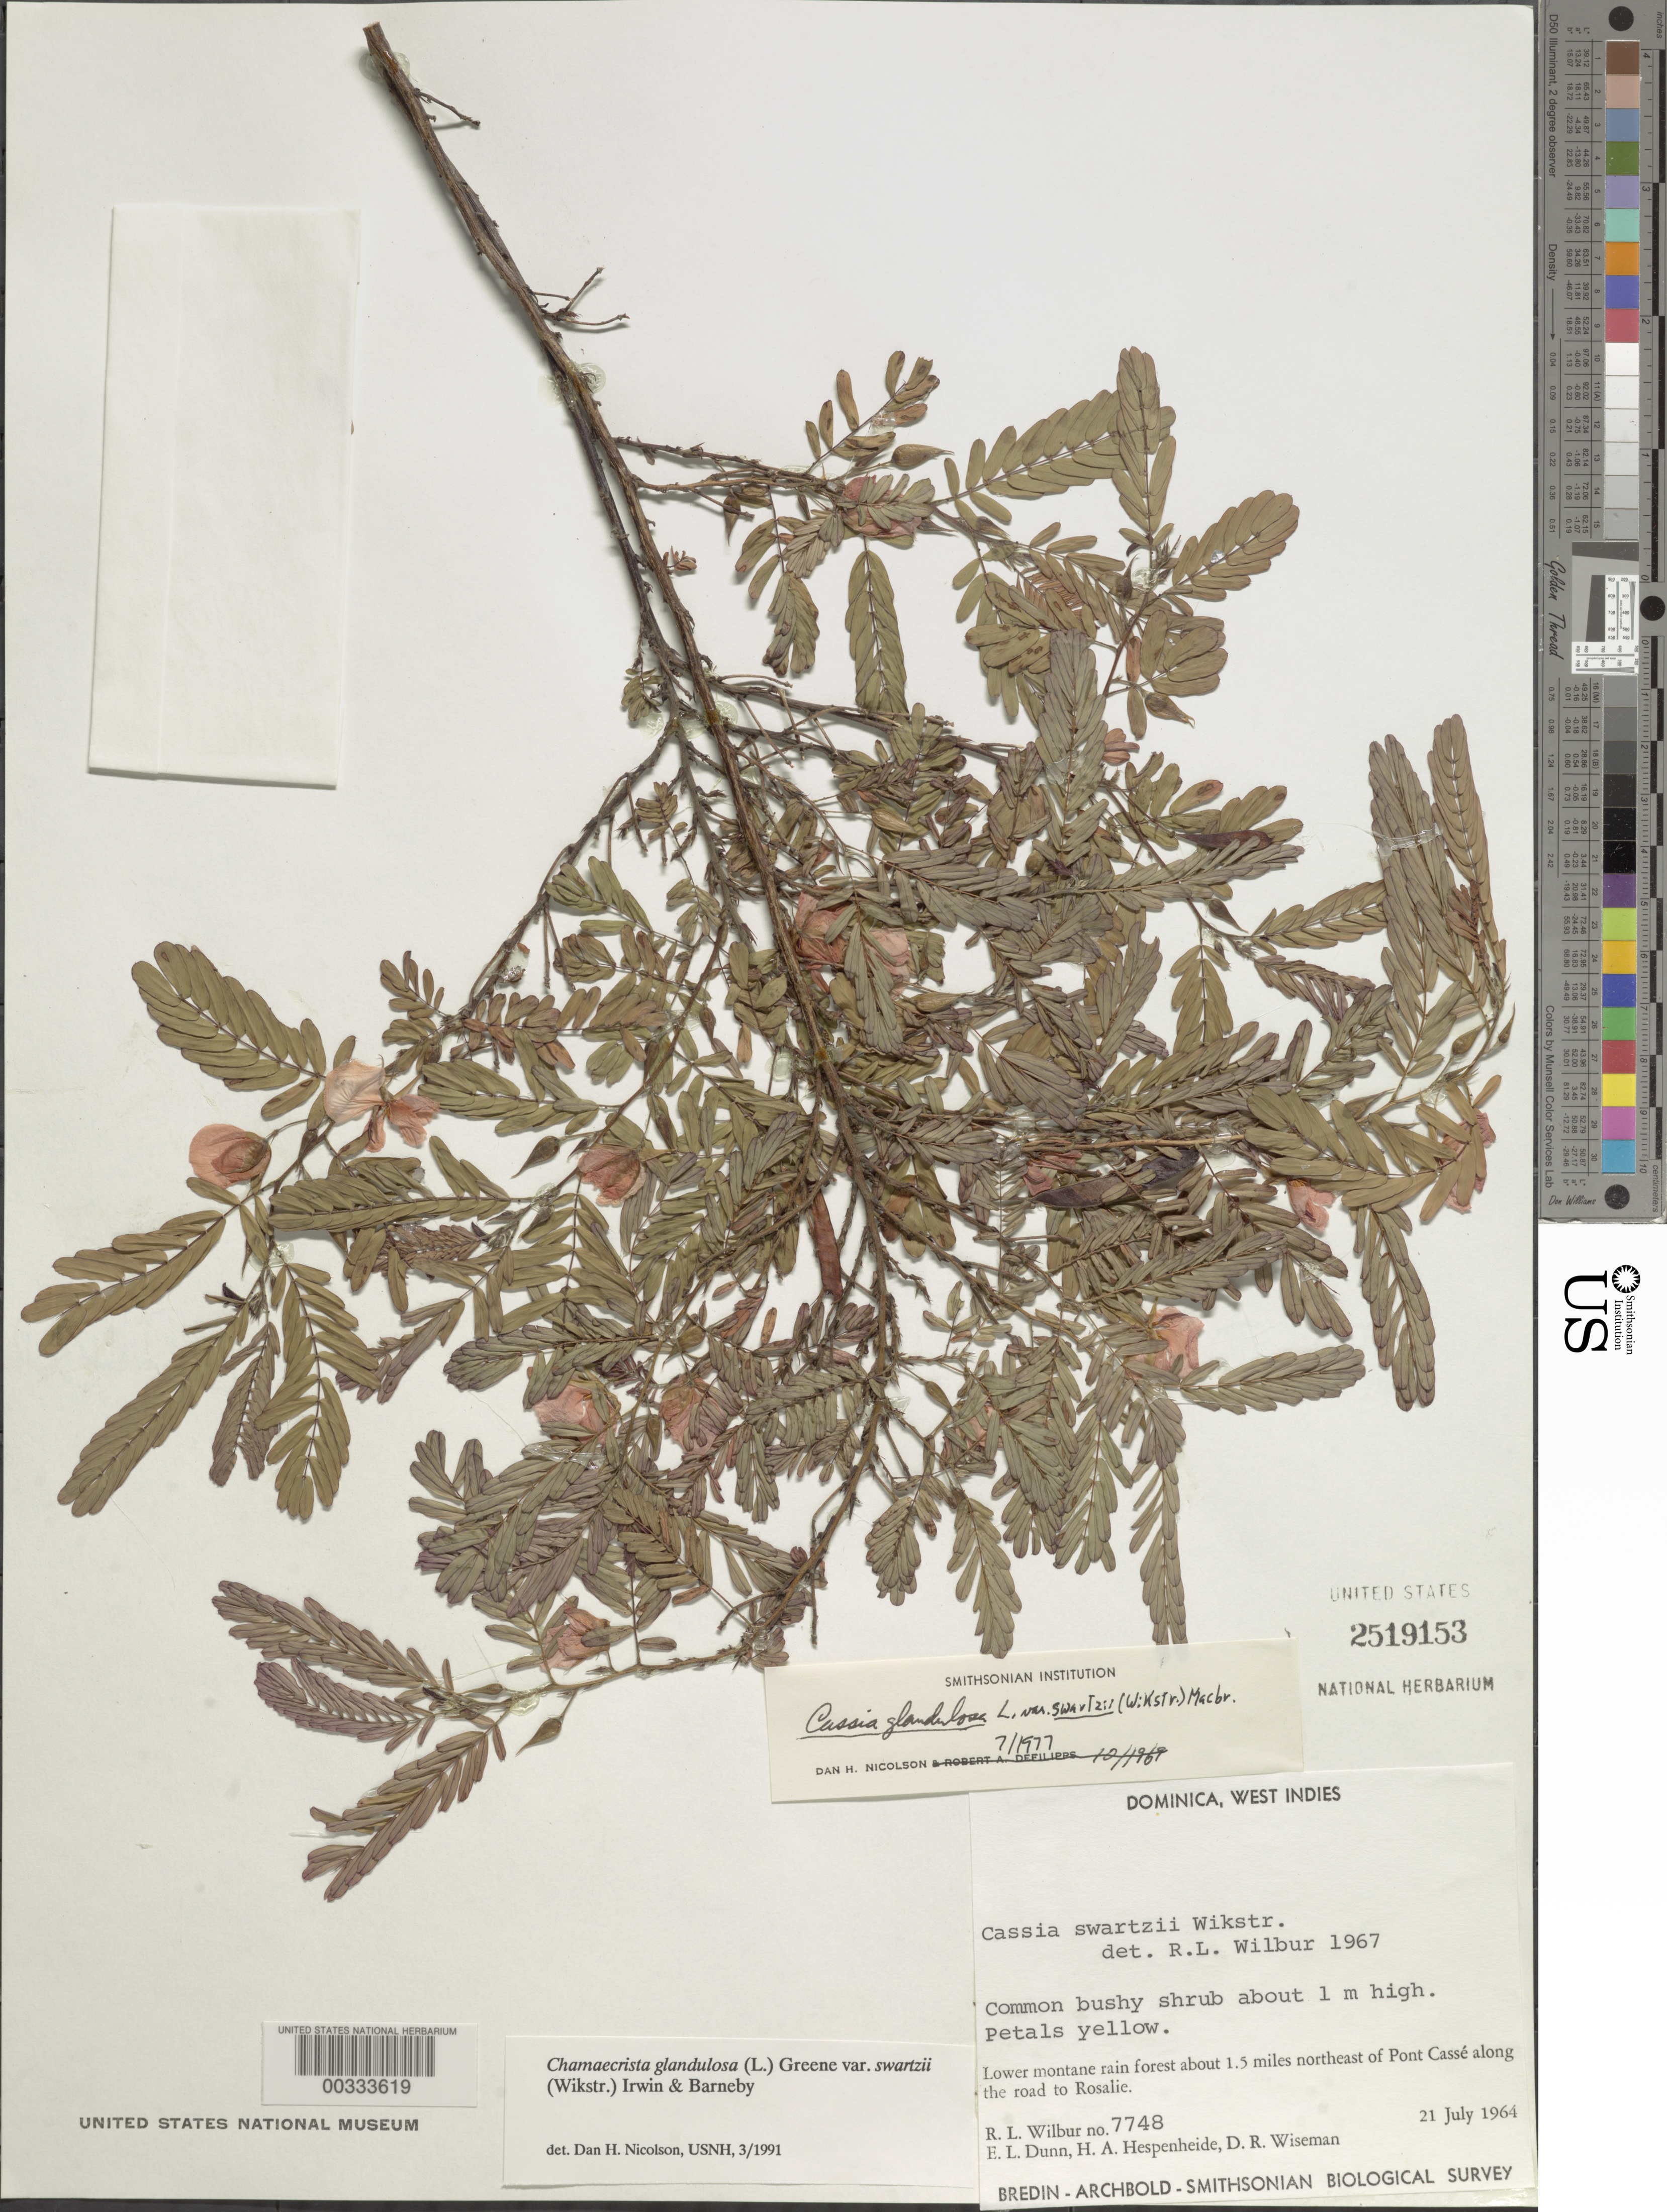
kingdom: Plantae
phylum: Tracheophyta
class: Magnoliopsida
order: Fabales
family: Fabaceae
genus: Chamaecrista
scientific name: Chamaecrista glandulosa var. swartzii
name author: (Wikstr.) H.S. Irwin & Barneby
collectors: R. L. Wilbur, E. Dunn, H. A. Hespenheide & D. R. Wiseman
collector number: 7748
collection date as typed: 21 Jul 1964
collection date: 1964-07-21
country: Dominica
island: Dominica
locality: About 1.5 mi ne of pont casse along the road to rosalie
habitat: Lower montane rain forest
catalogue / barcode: US 2519153